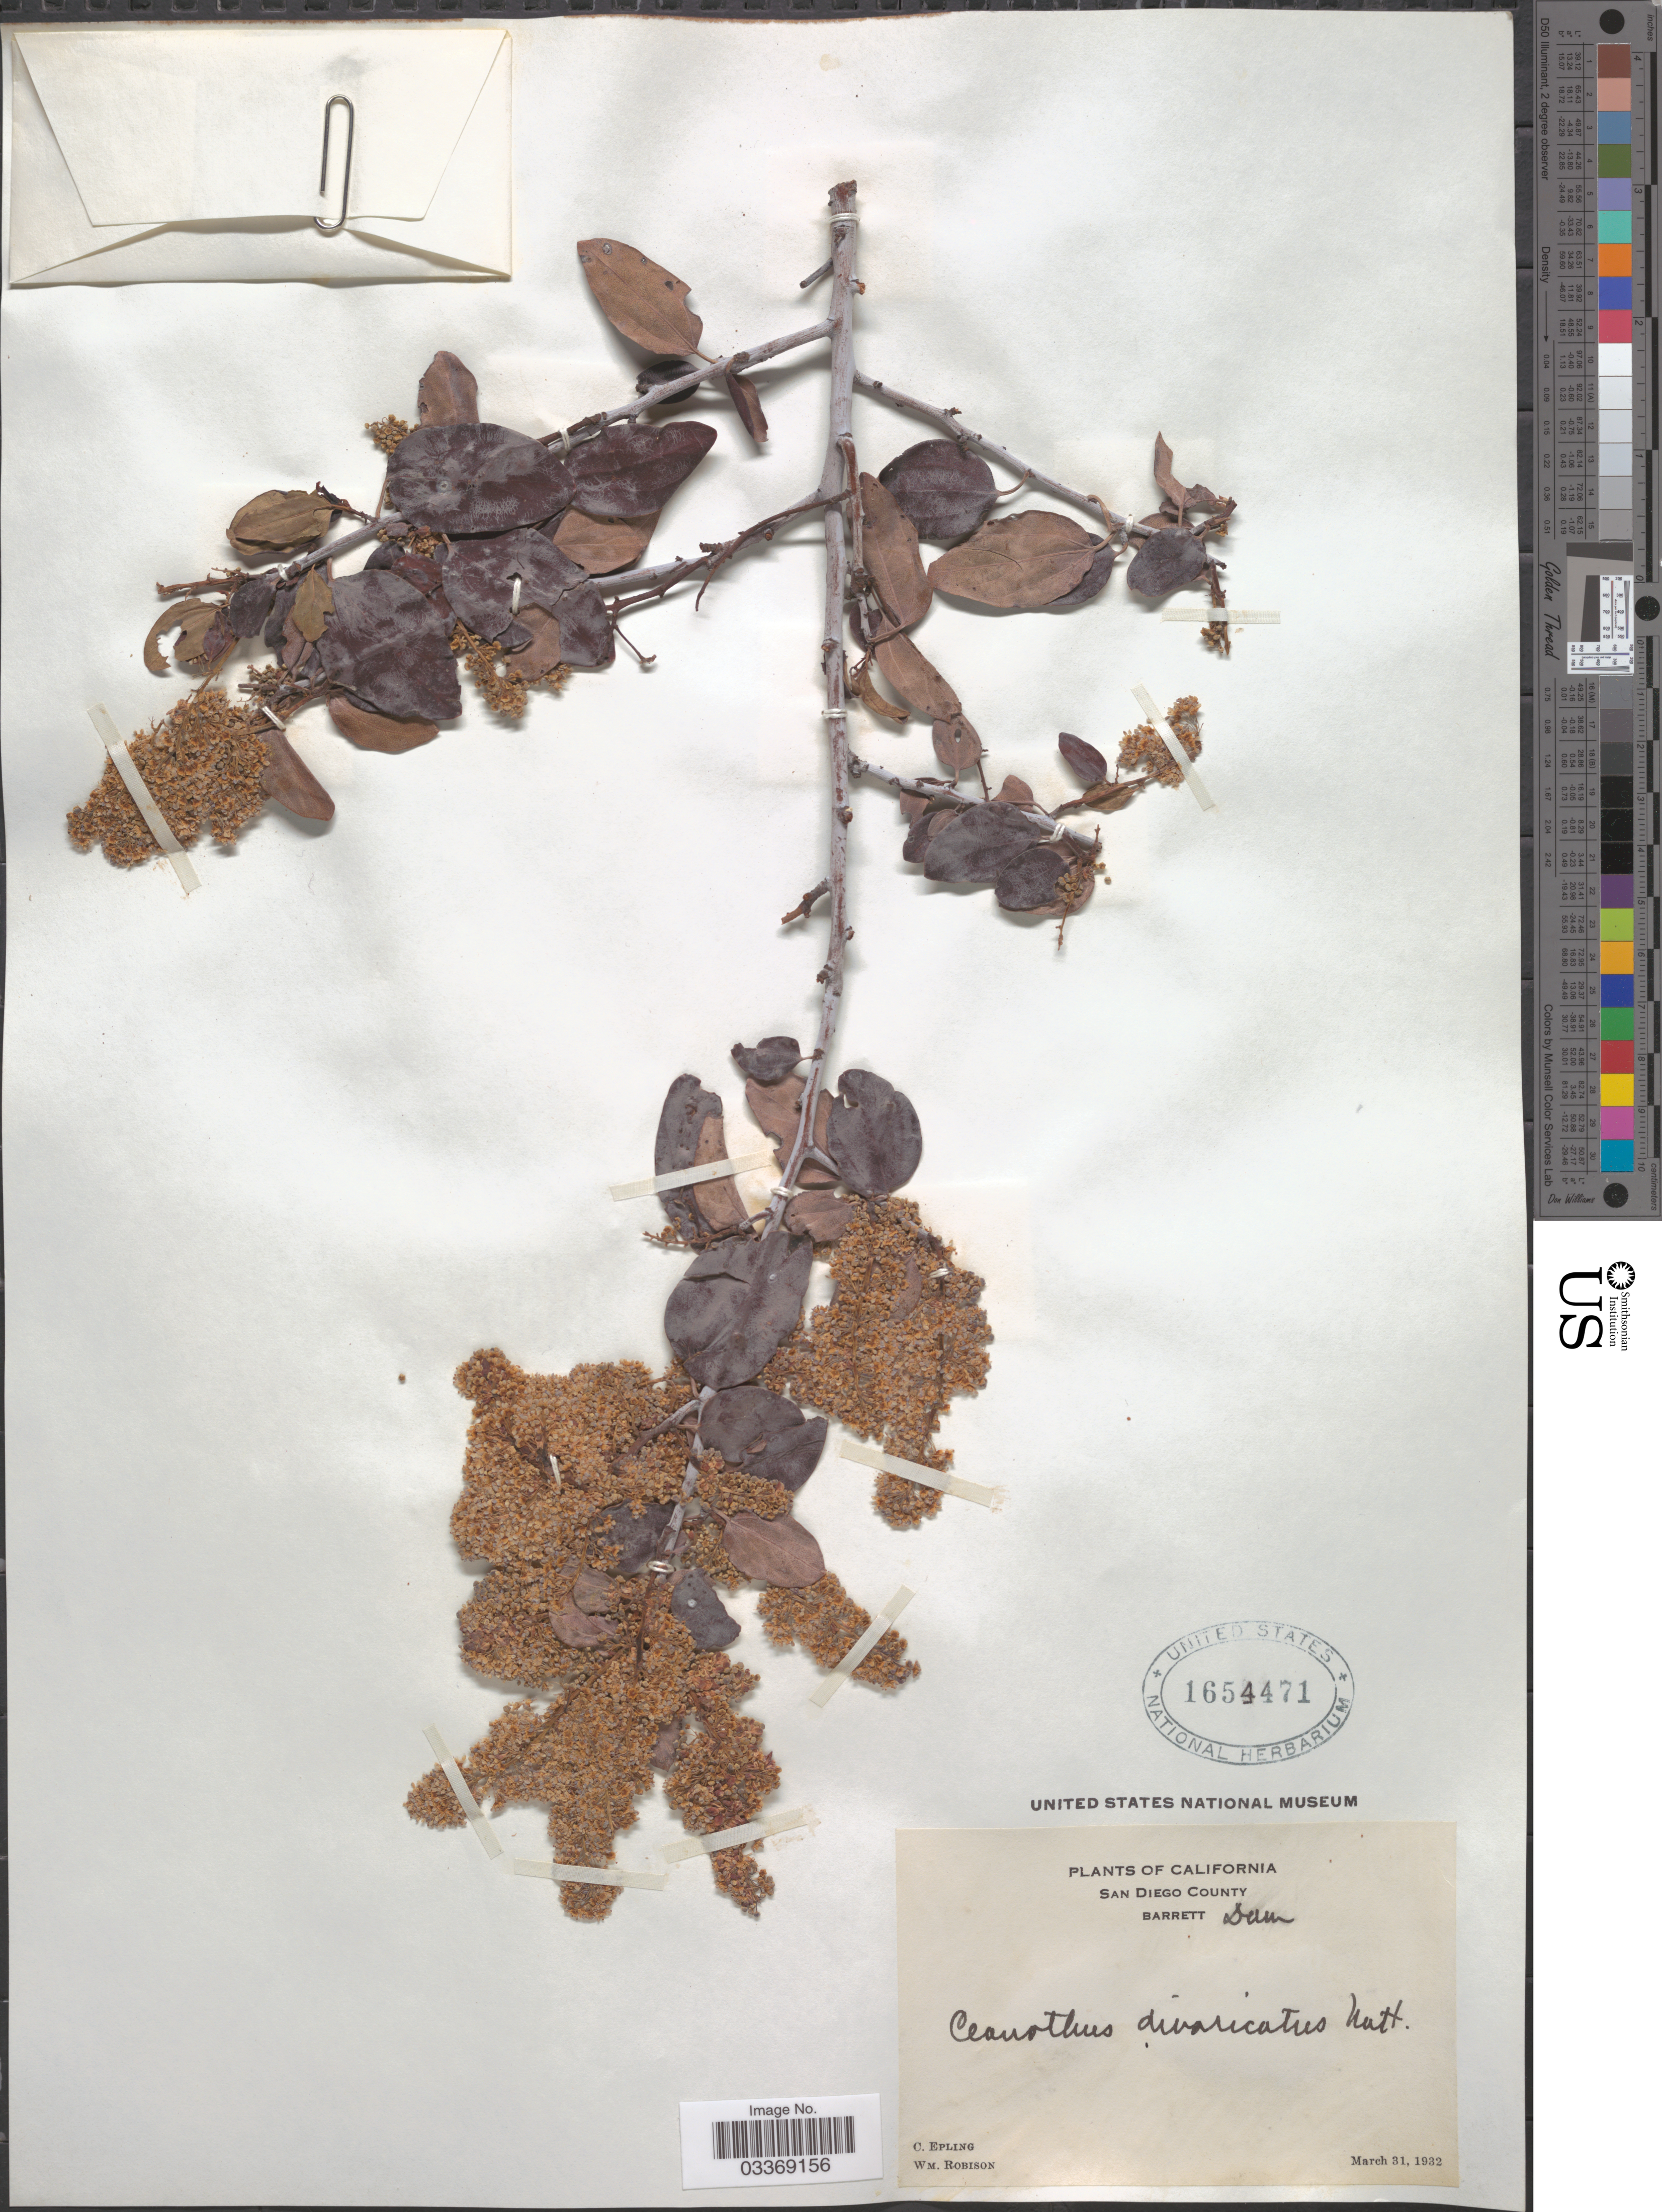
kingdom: Plantae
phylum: Tracheophyta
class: Magnoliopsida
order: Rosales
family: Rhamnaceae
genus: Ceanothus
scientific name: Ceanothus divaricatus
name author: Nutt. ex Torr. & S.F. Gray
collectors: C. C. Epling & W. Robison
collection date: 1932-03-31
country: United States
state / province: California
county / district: San Diego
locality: San Diego County, Barrett Dam.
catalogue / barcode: US 1654471